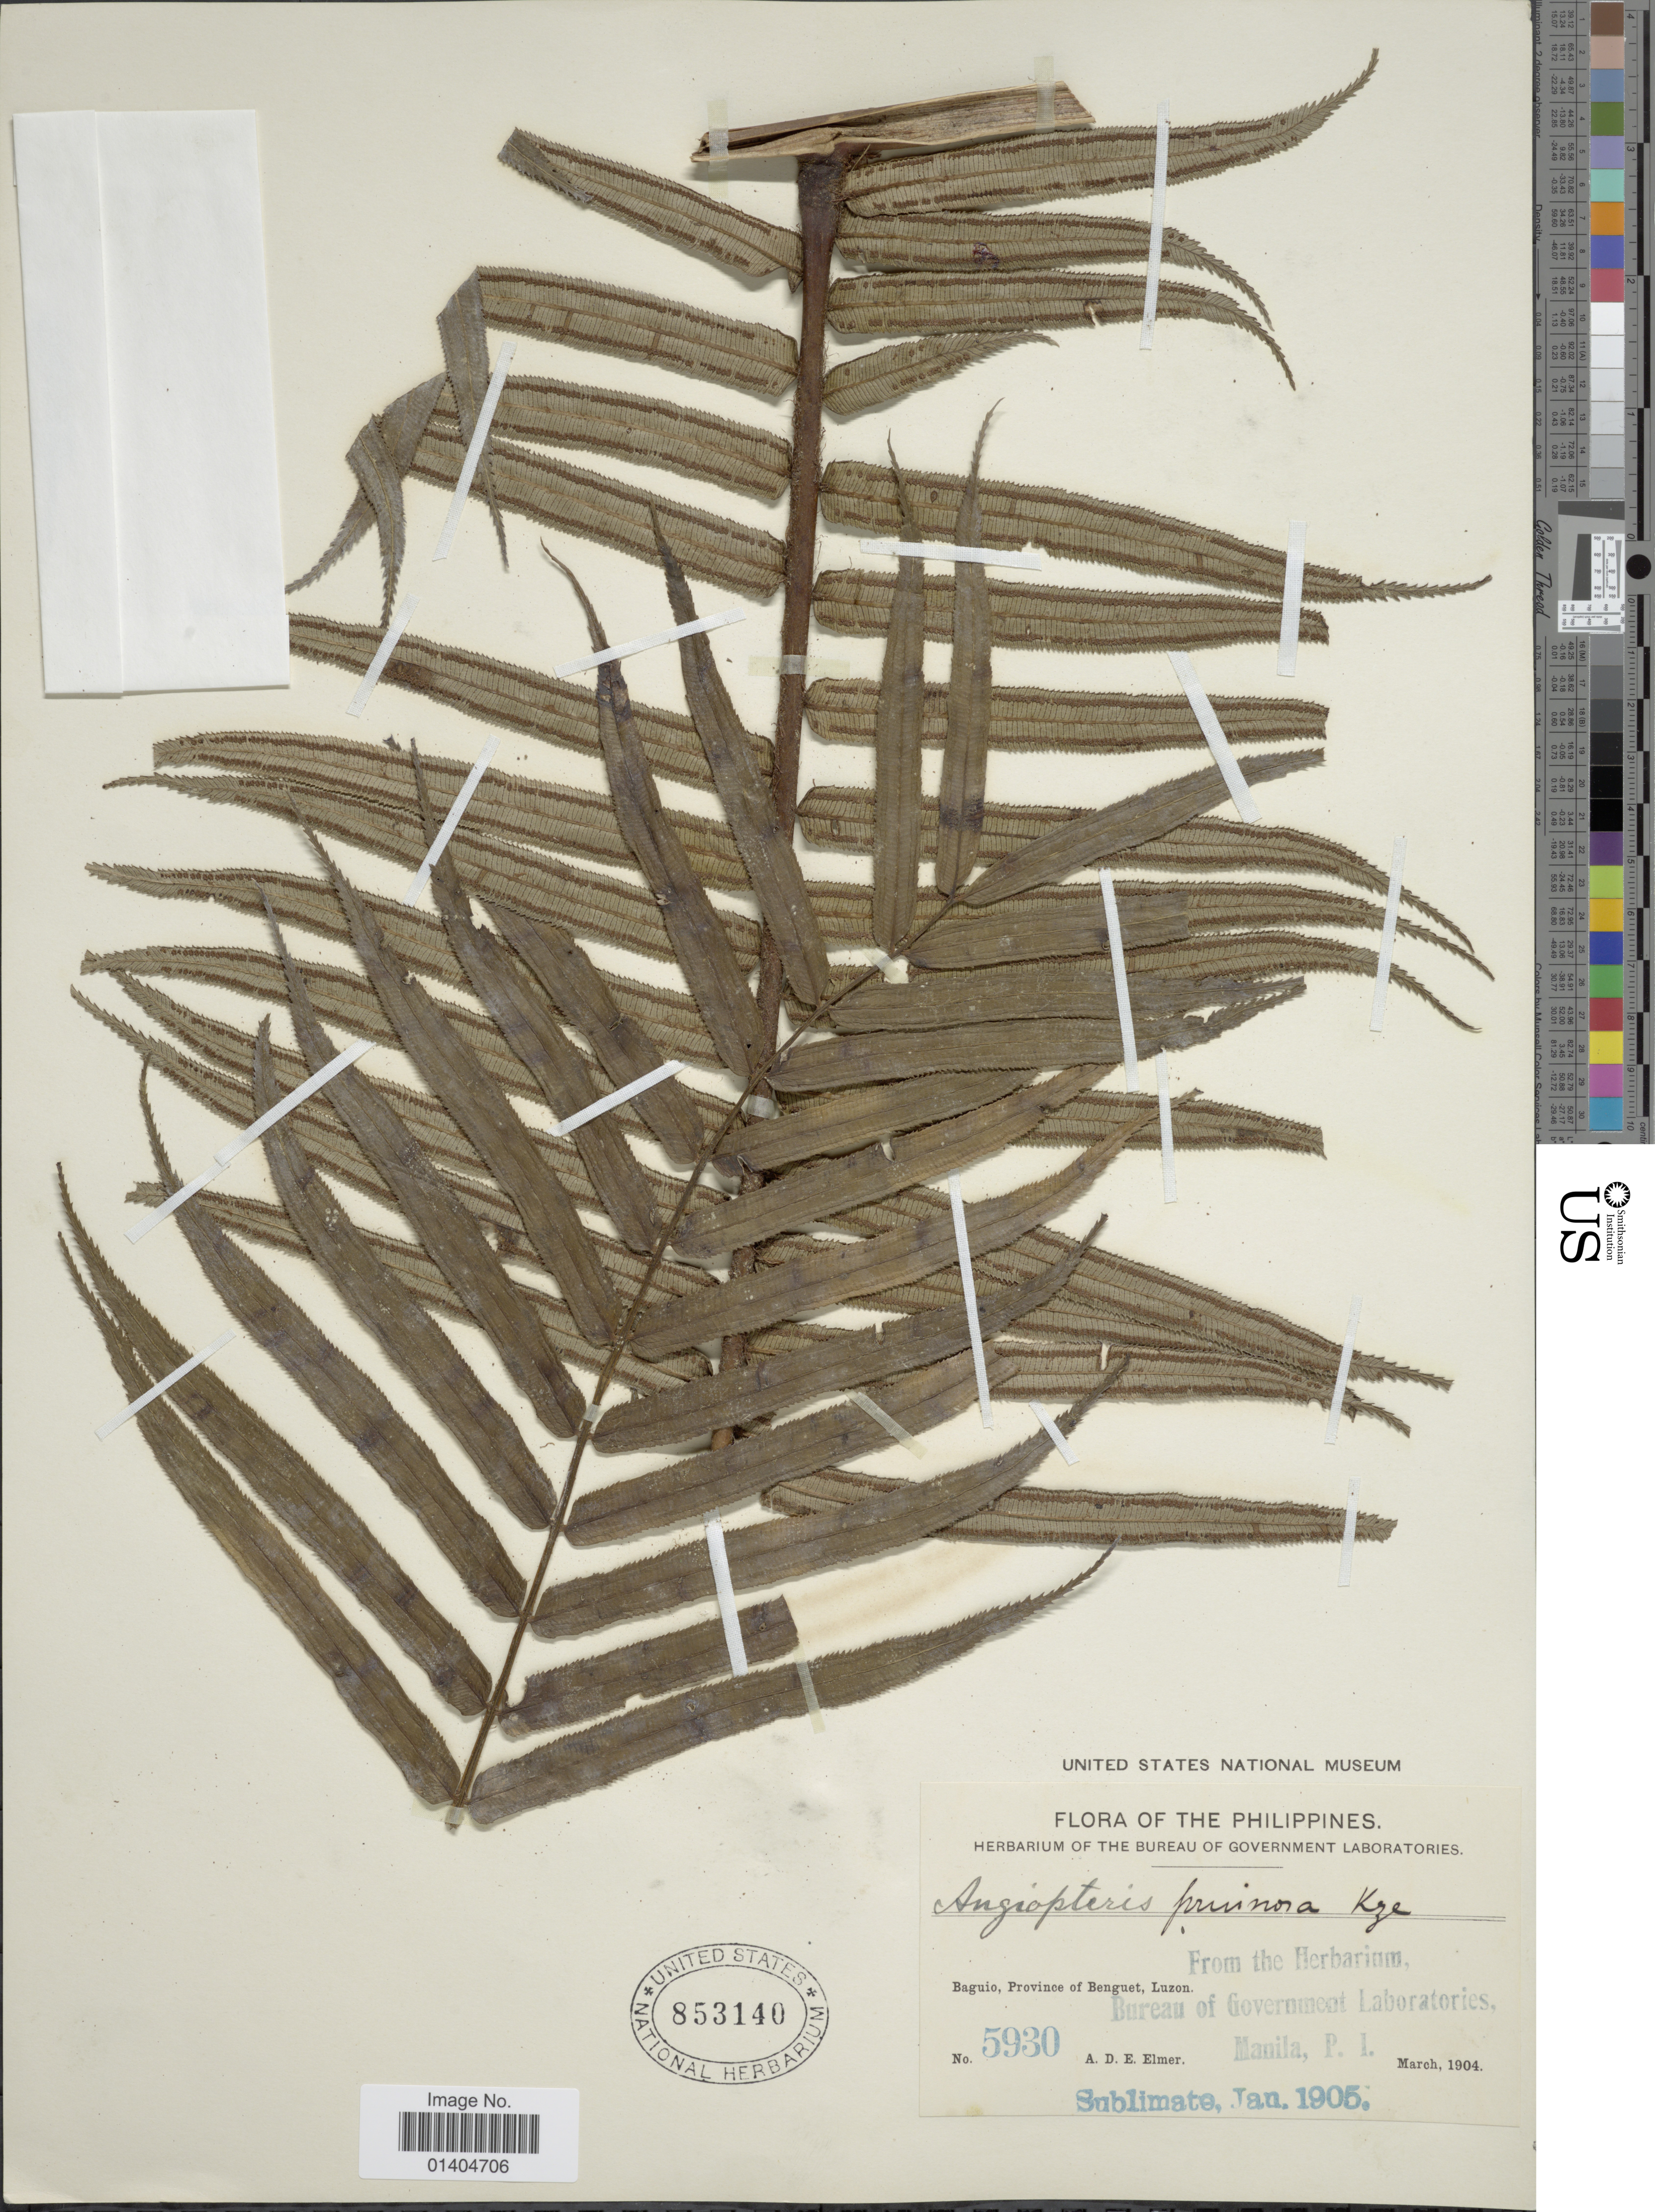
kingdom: Plantae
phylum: Tracheophyta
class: Polypodiopsida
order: Marattiales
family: Marattiaceae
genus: Angiopteris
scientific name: Angiopteris pruinosa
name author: Kunze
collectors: A. D. E. Elmer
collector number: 5960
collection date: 1904-03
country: Philippines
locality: The Philippines Baguio, Province of Benguet, Luzon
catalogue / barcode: US 853140